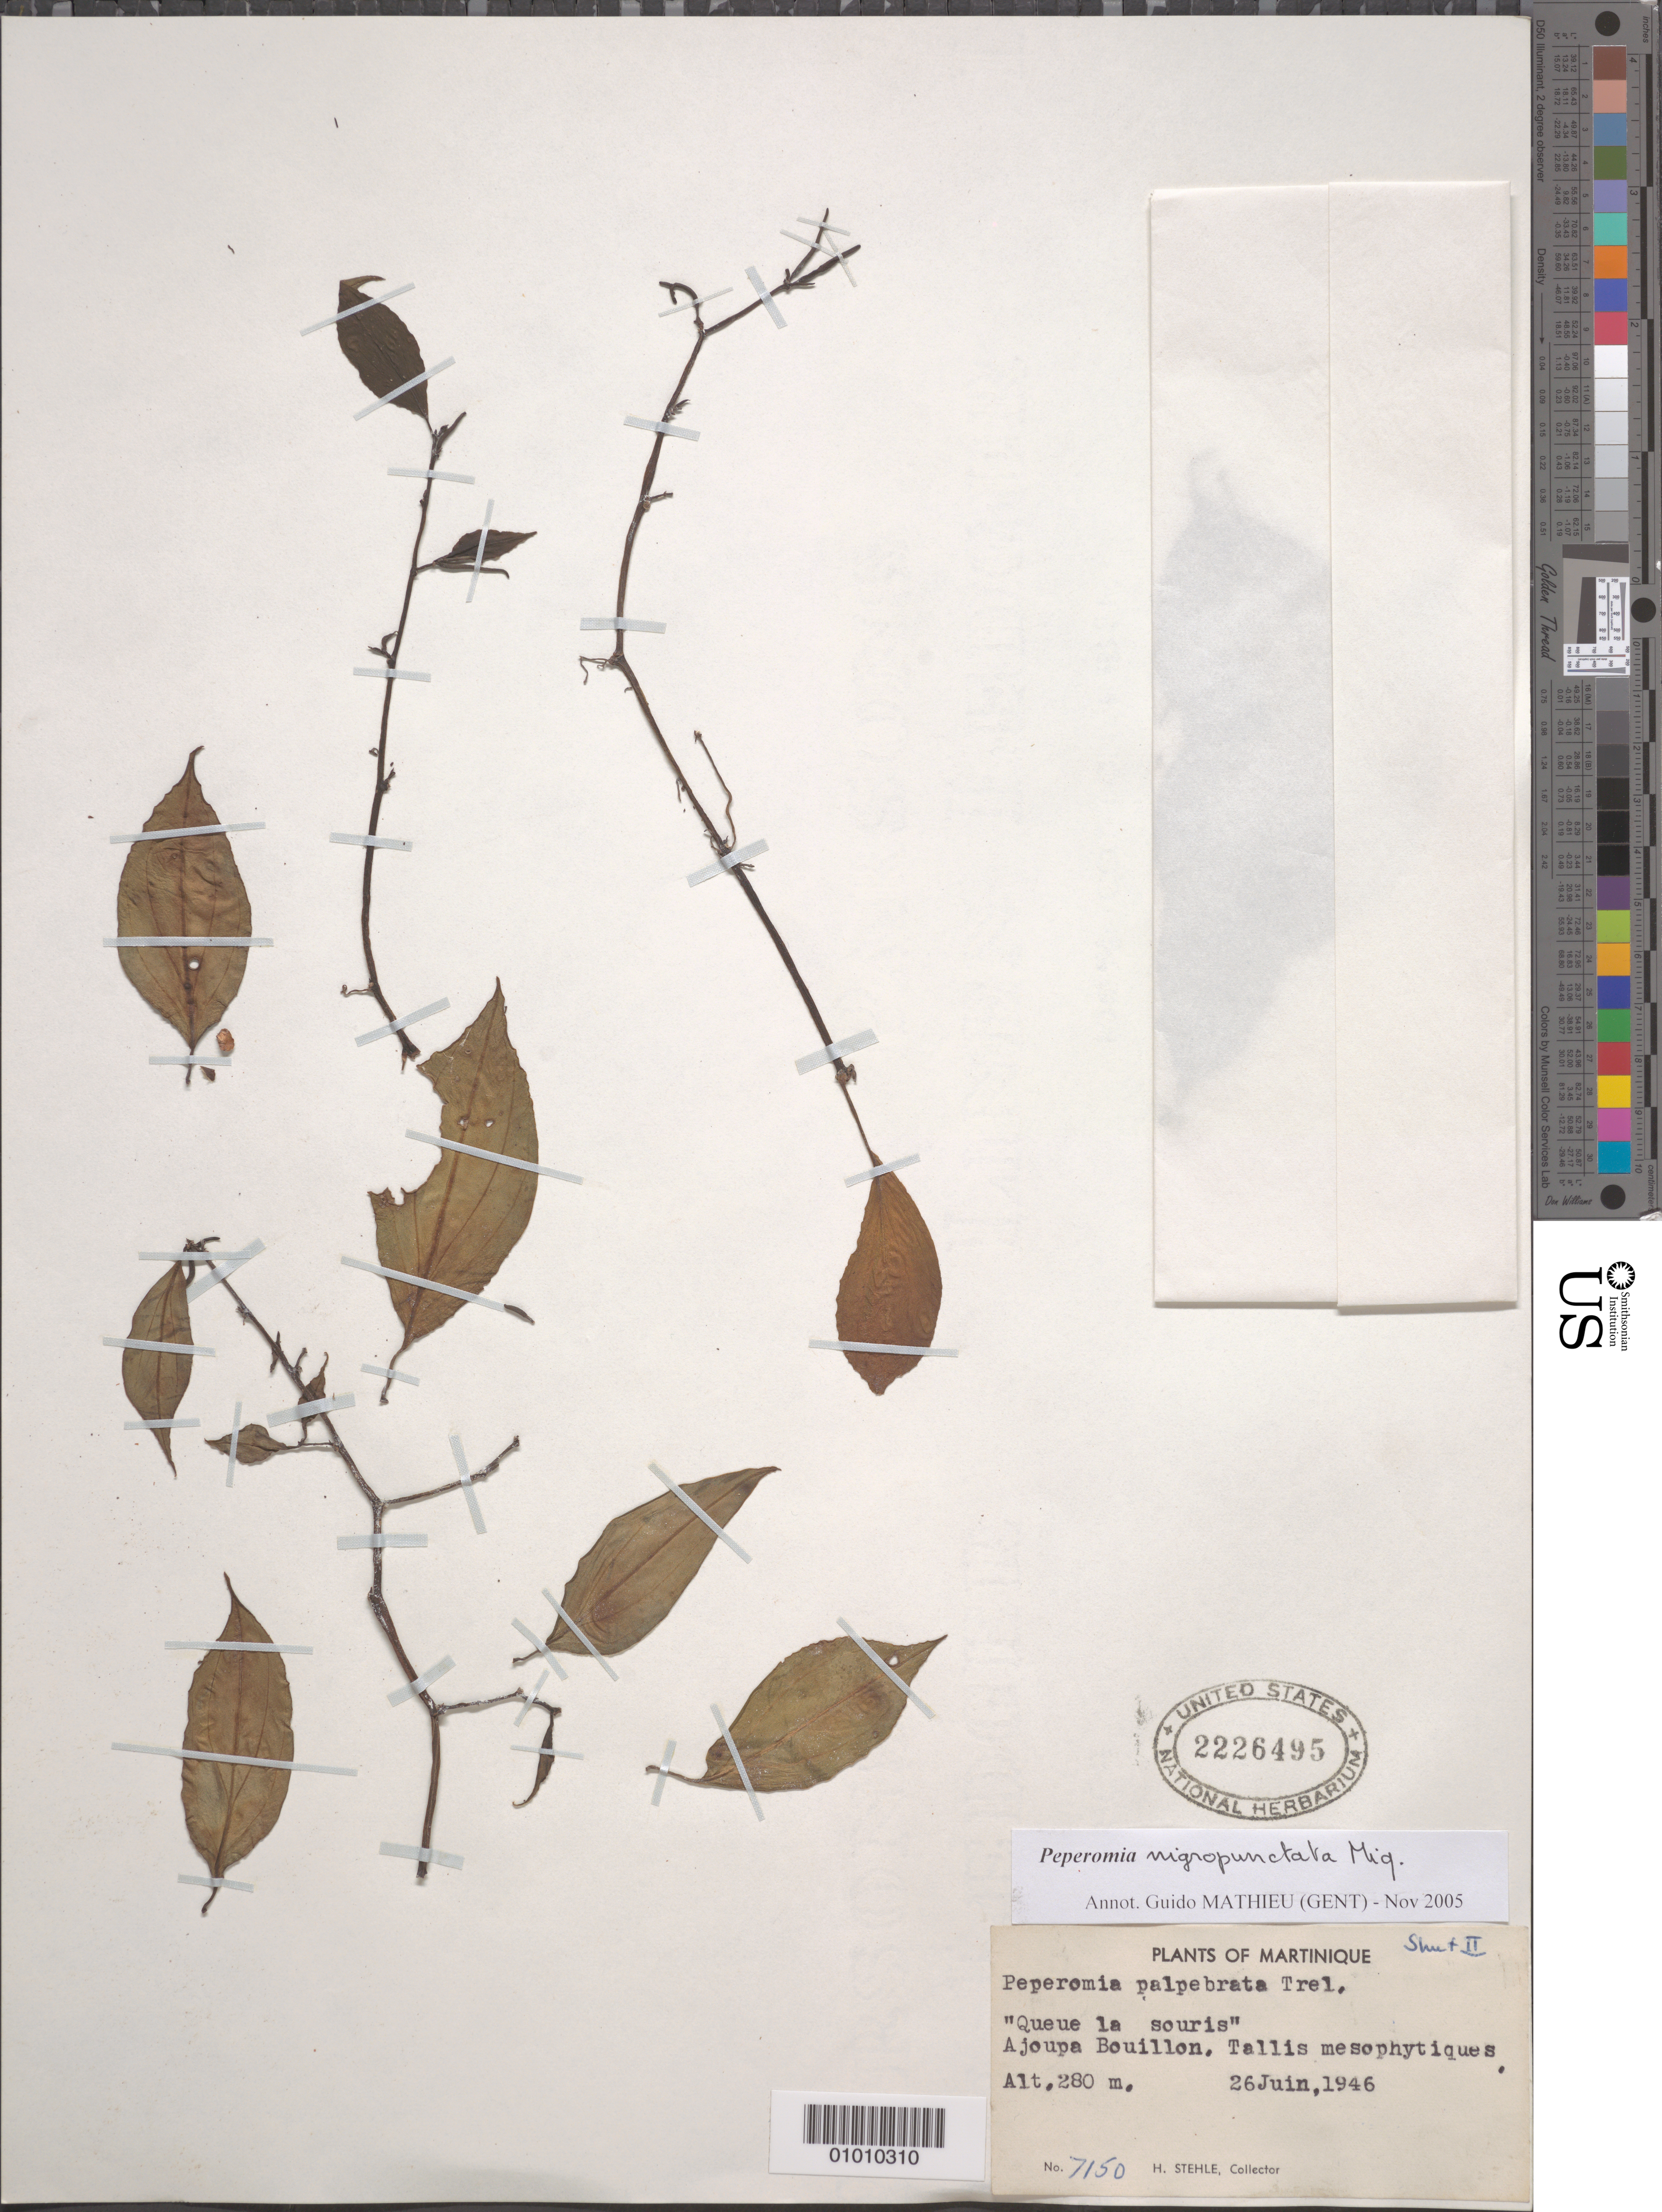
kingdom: Plantae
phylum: Tracheophyta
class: Magnoliopsida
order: Piperales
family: Piperaceae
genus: Peperomia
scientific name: Peperomia nigropunctata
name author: Miq.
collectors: H. Stehlé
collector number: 7150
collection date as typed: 26 Jun 1946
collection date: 1946-06-26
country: Martinique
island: Martinique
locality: Boullion, Tallis mesophytiques.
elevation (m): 280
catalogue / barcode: US 2226495